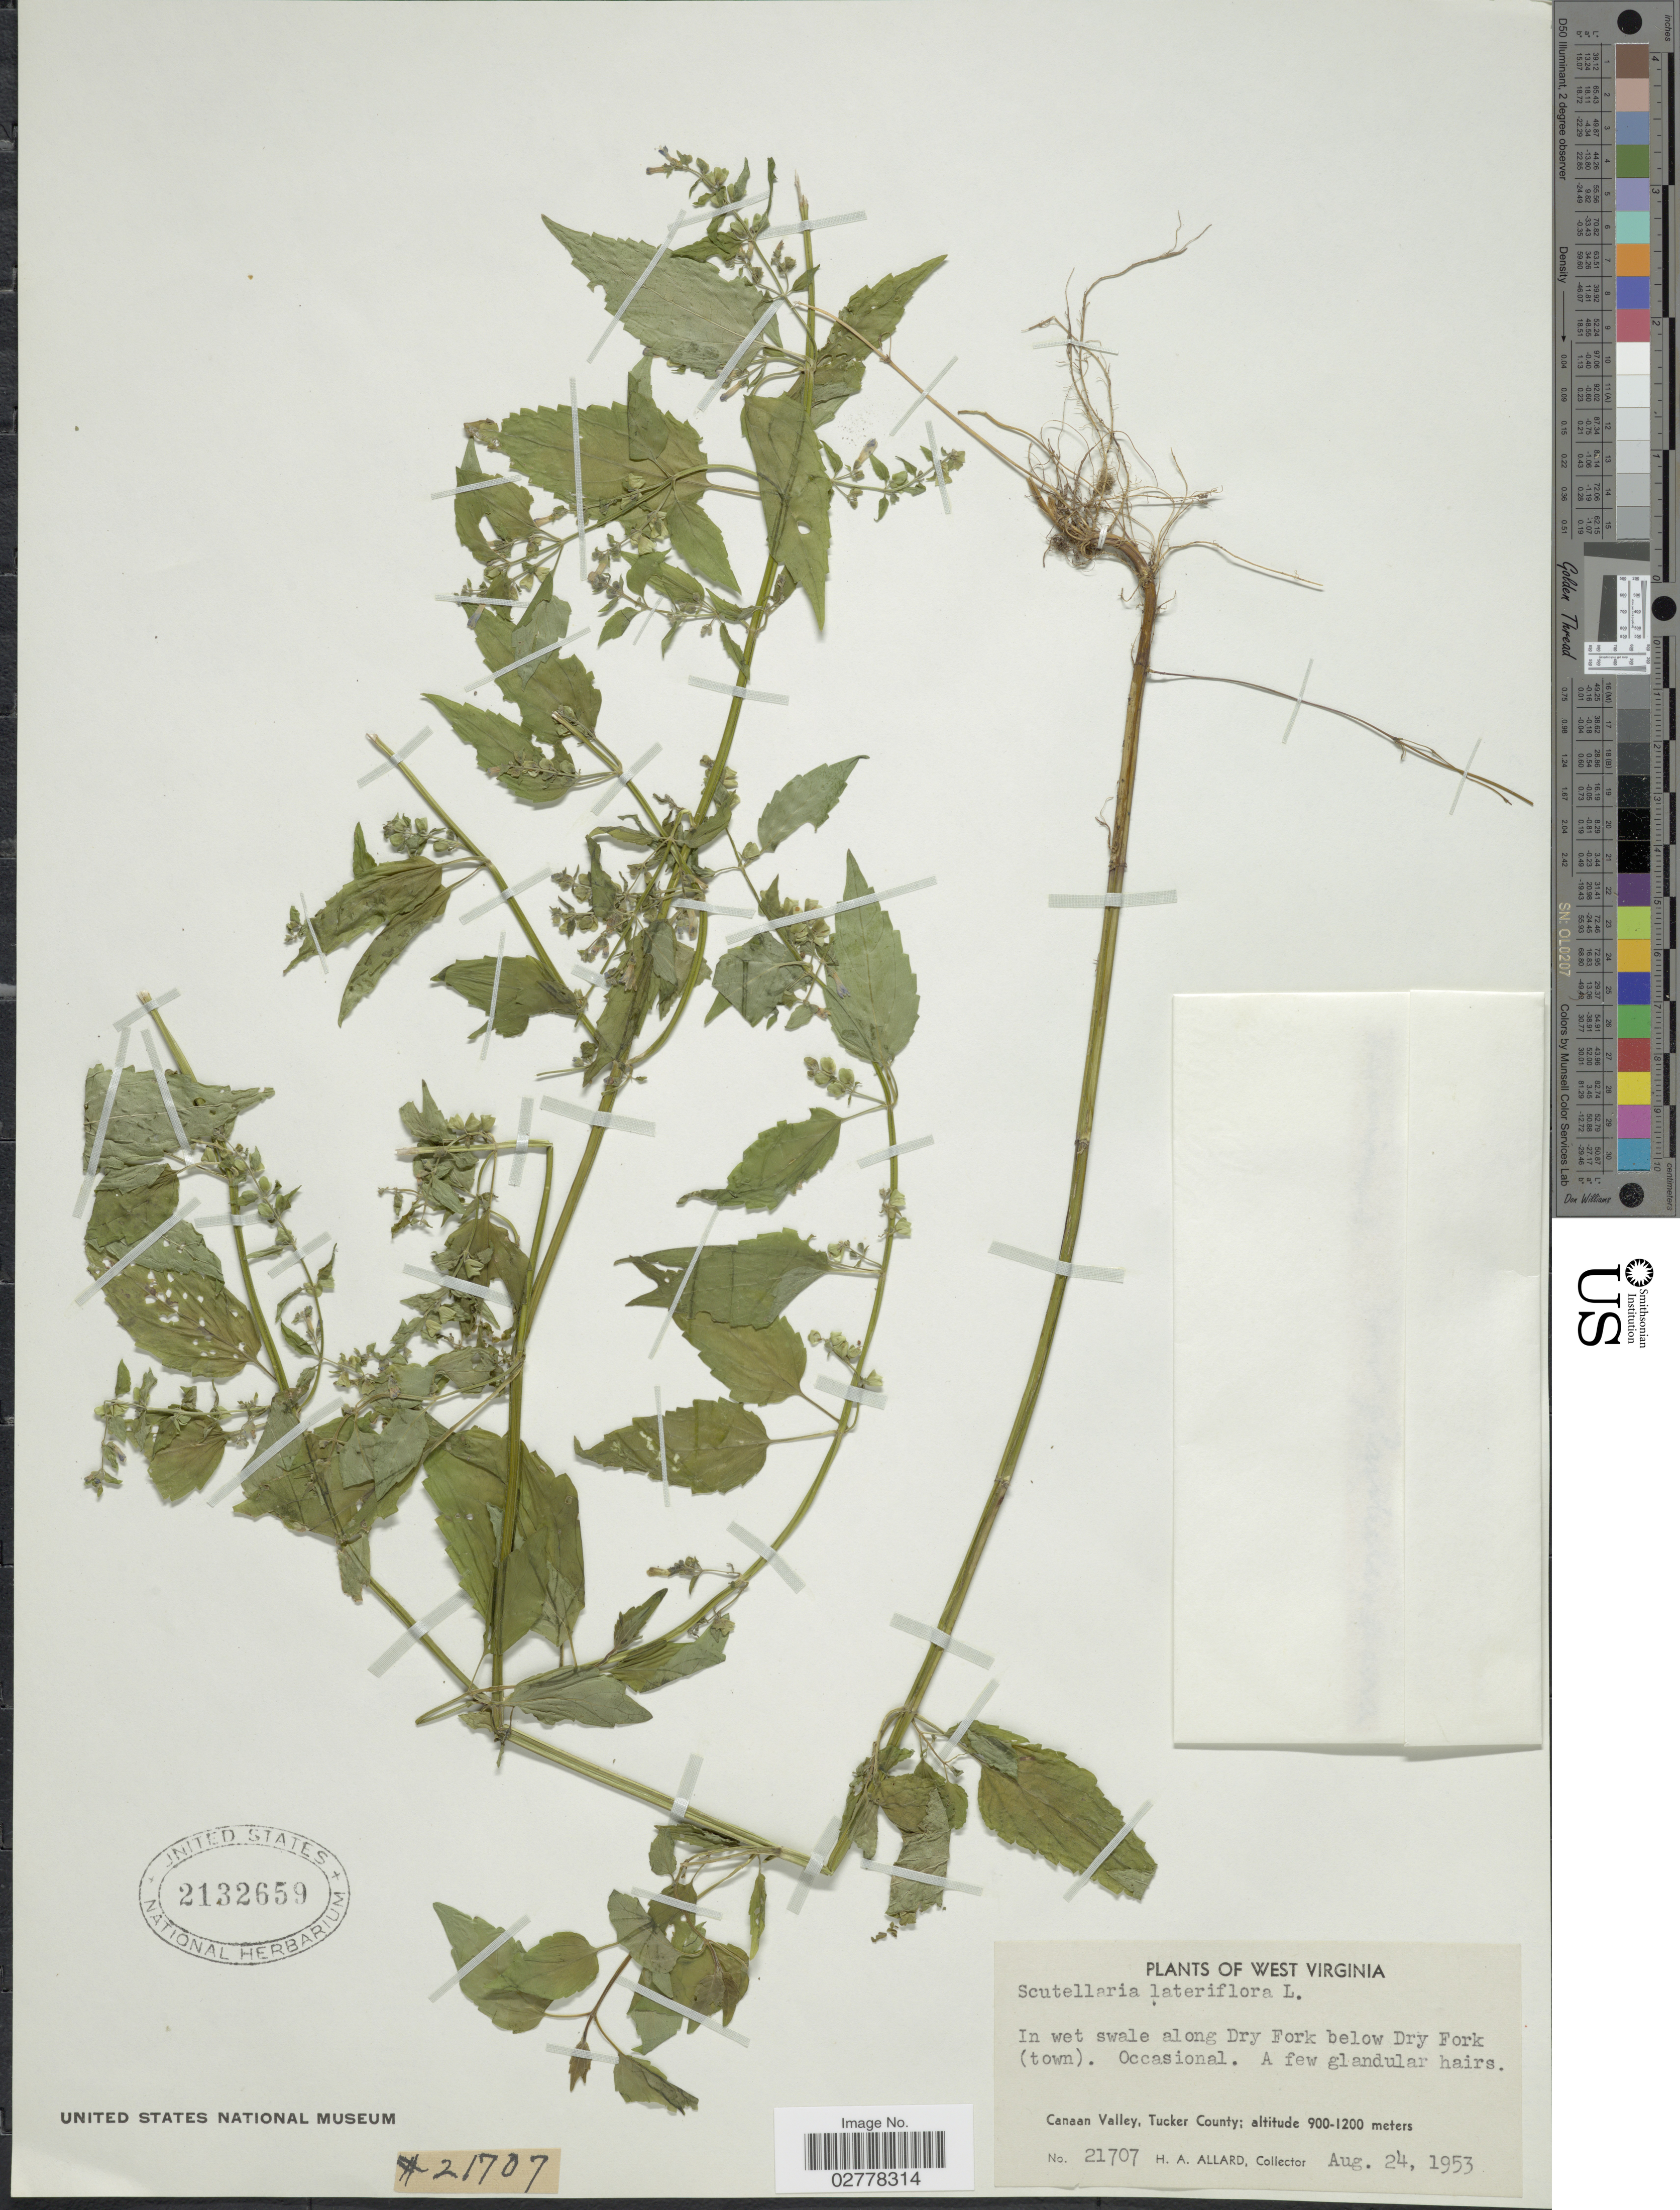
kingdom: Plantae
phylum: Tracheophyta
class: Magnoliopsida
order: Lamiales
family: Lamiaceae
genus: Scutellaria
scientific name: Scutellaria lateriflora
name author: L.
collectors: H. A. Allard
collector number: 21707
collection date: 1953-08-24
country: United States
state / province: West Virginia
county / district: Tucker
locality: In wet swale along Dry Fork below Dry Fork (town). Canaan Valley, Tucker County.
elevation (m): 900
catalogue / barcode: US 2132659